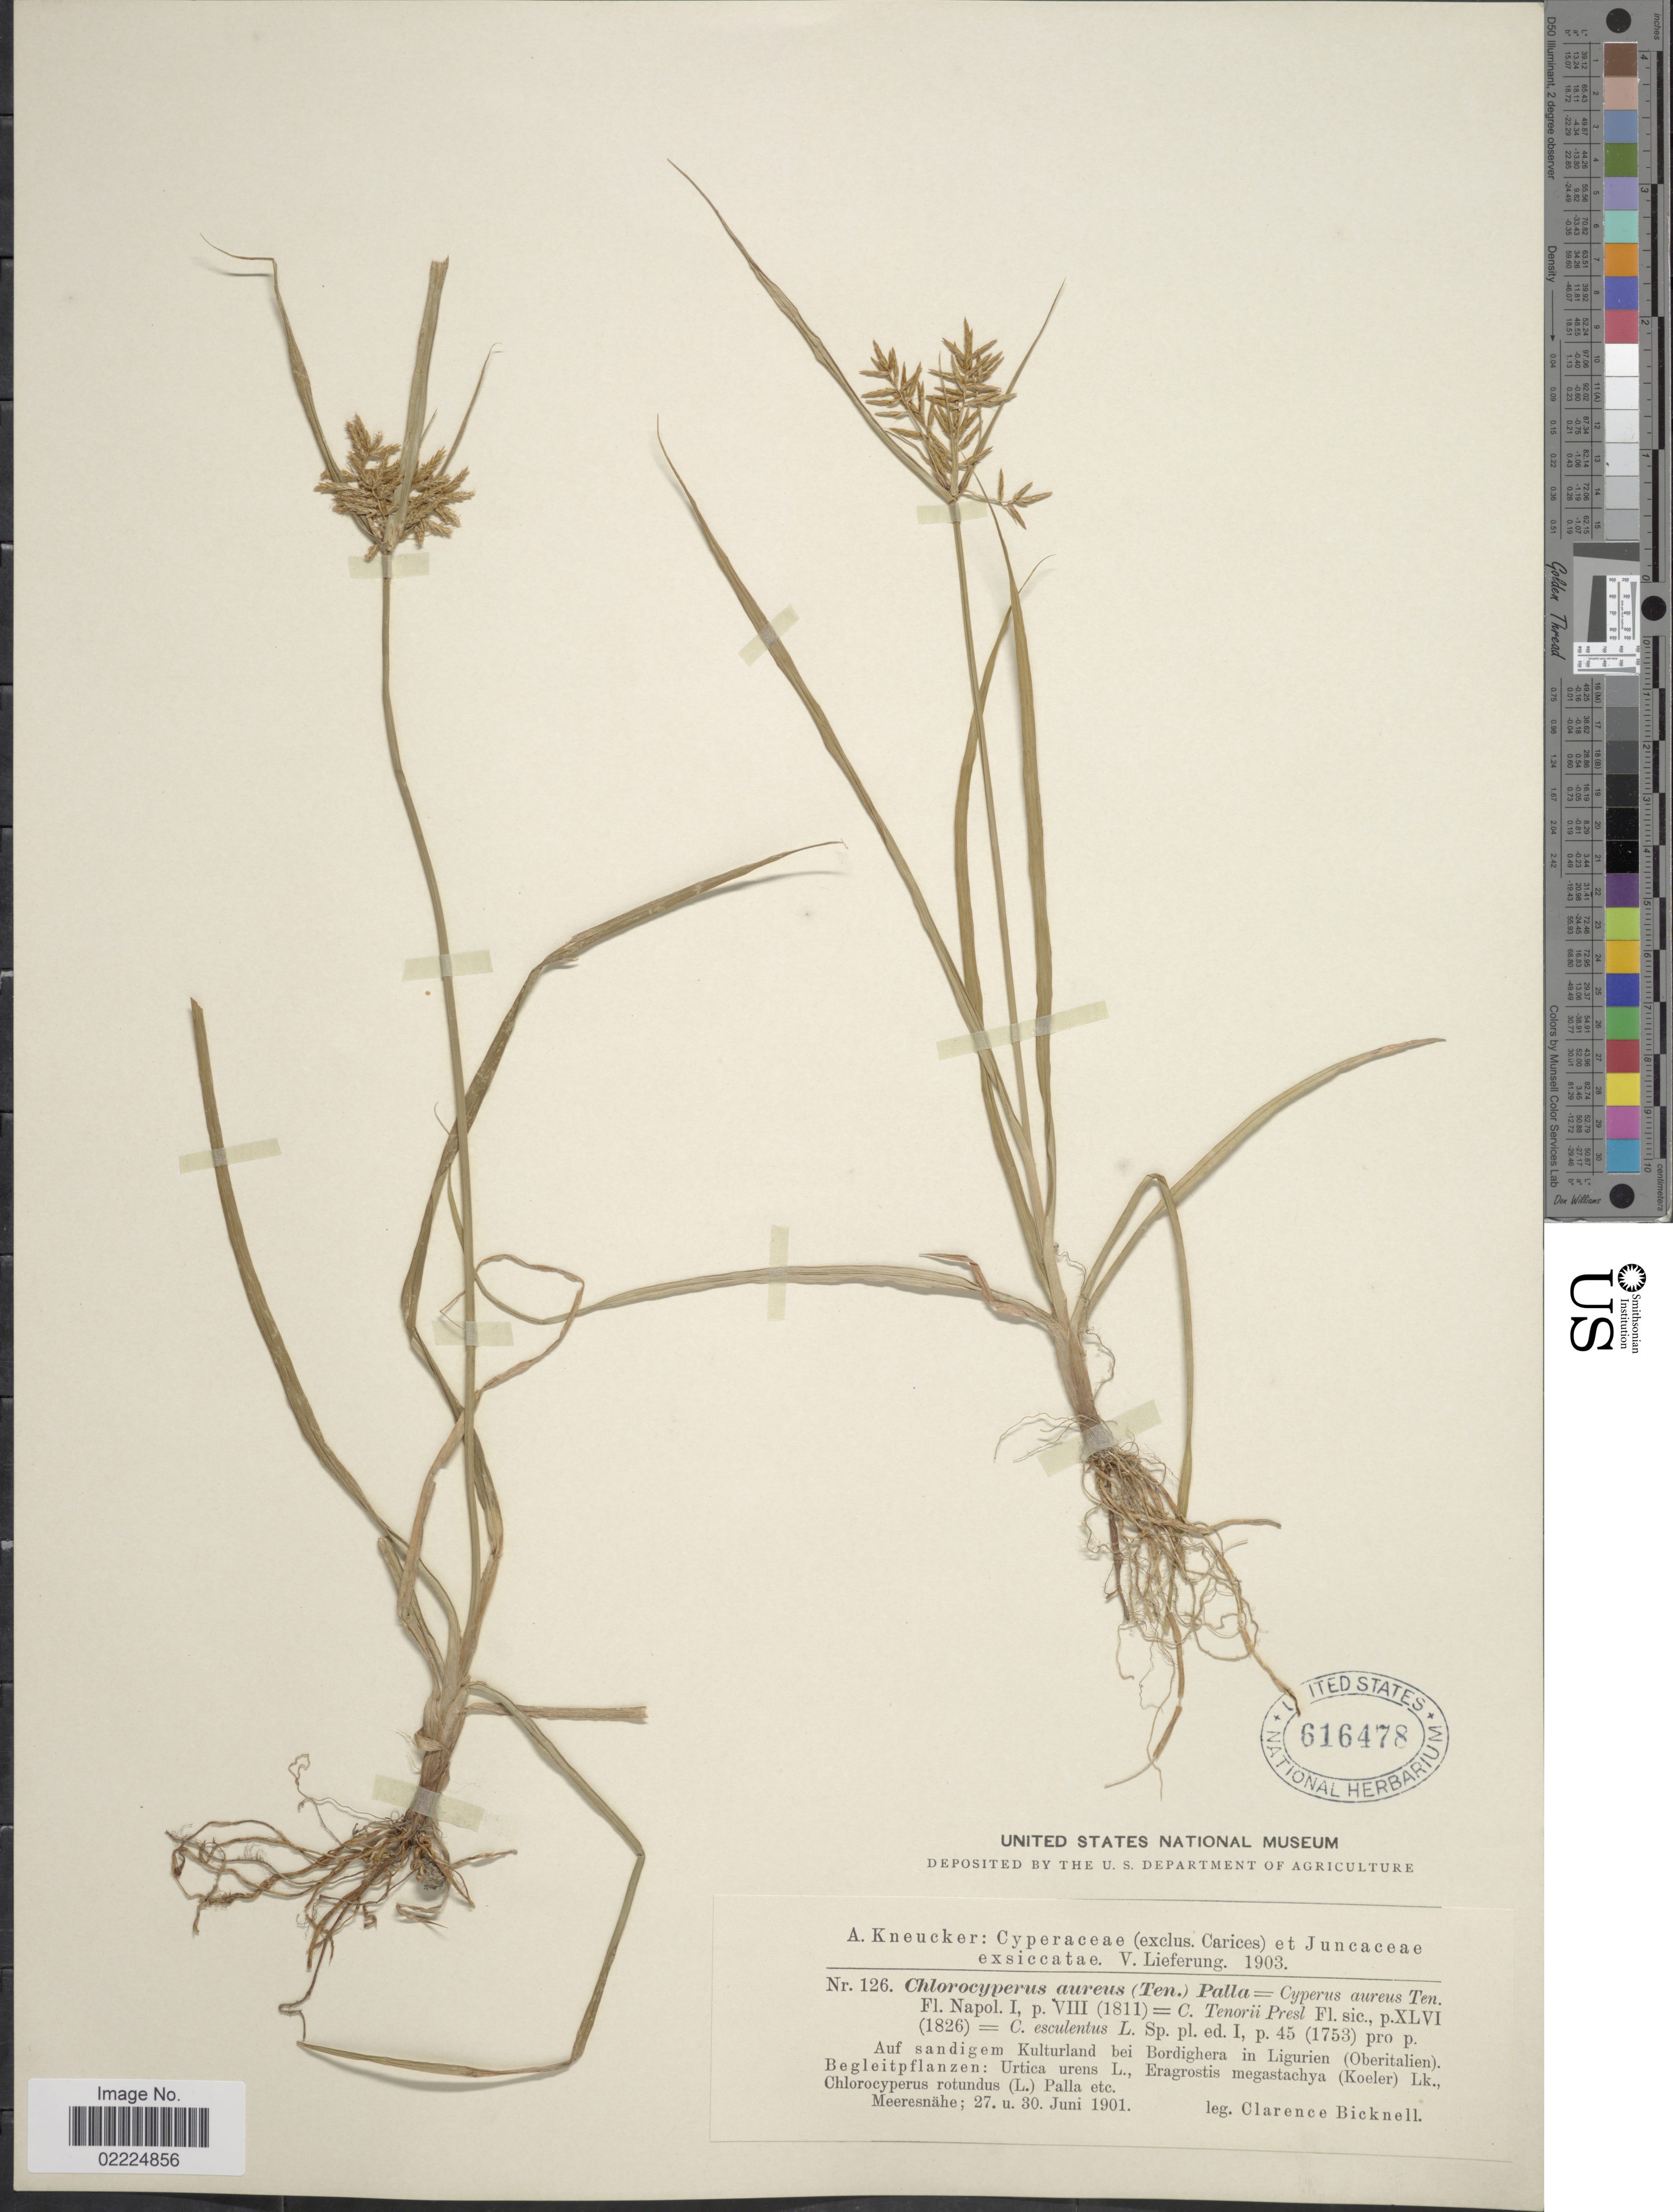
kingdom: Plantae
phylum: Tracheophyta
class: Liliopsida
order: Poales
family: Cyperaceae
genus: Cyperus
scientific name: Cyperus esculentus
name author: L.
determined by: Strong, Mark T., (BOT), Smithsonian Institution - National Museum of Natural History (UNITED STATES)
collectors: C. Bicknell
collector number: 126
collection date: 1901-06-27/1901-06-30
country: Italy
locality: Auf sandigen Kulturland bei Bordighera in Ligurien (Oberitalien)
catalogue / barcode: US 616478